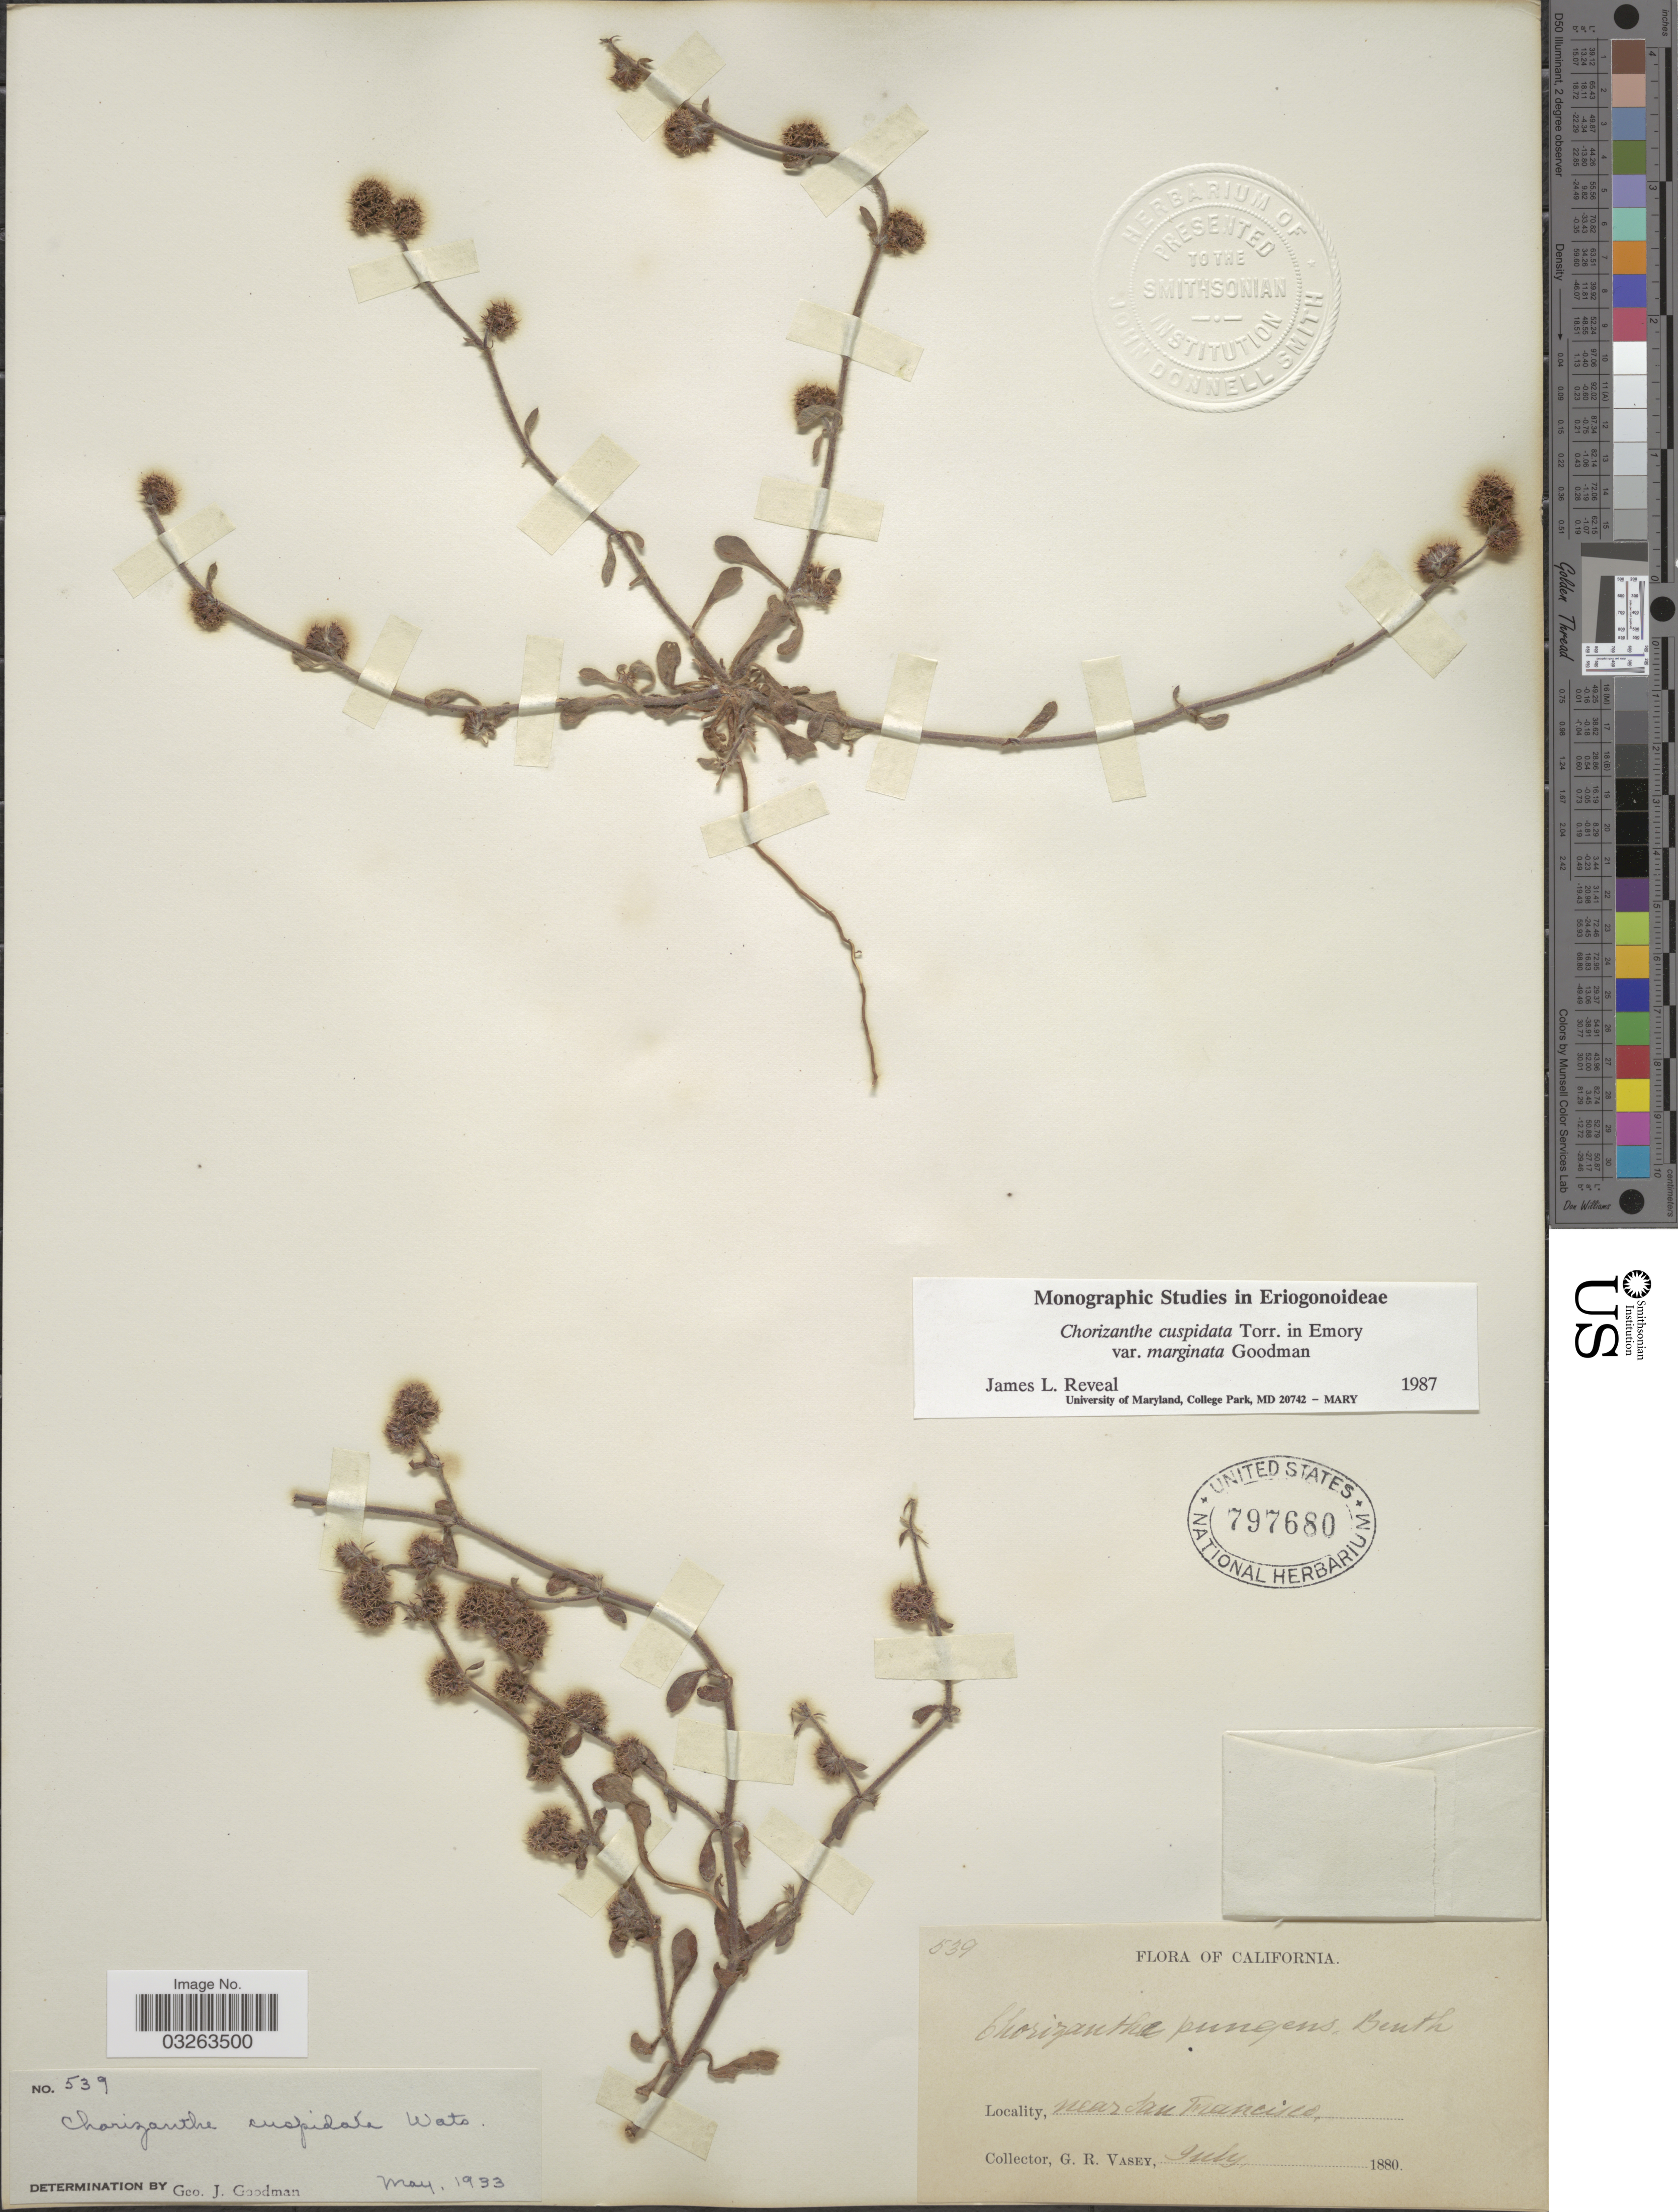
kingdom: Plantae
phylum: Tracheophyta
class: Magnoliopsida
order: Caryophyllales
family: Polygonaceae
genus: Chorizanthe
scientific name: Chorizanthe cuspidata var. marginata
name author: Goodman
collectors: G. R. Vasey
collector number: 539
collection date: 1880-07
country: United States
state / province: California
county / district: San Francisco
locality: Near San Francisco.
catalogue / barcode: US 797680